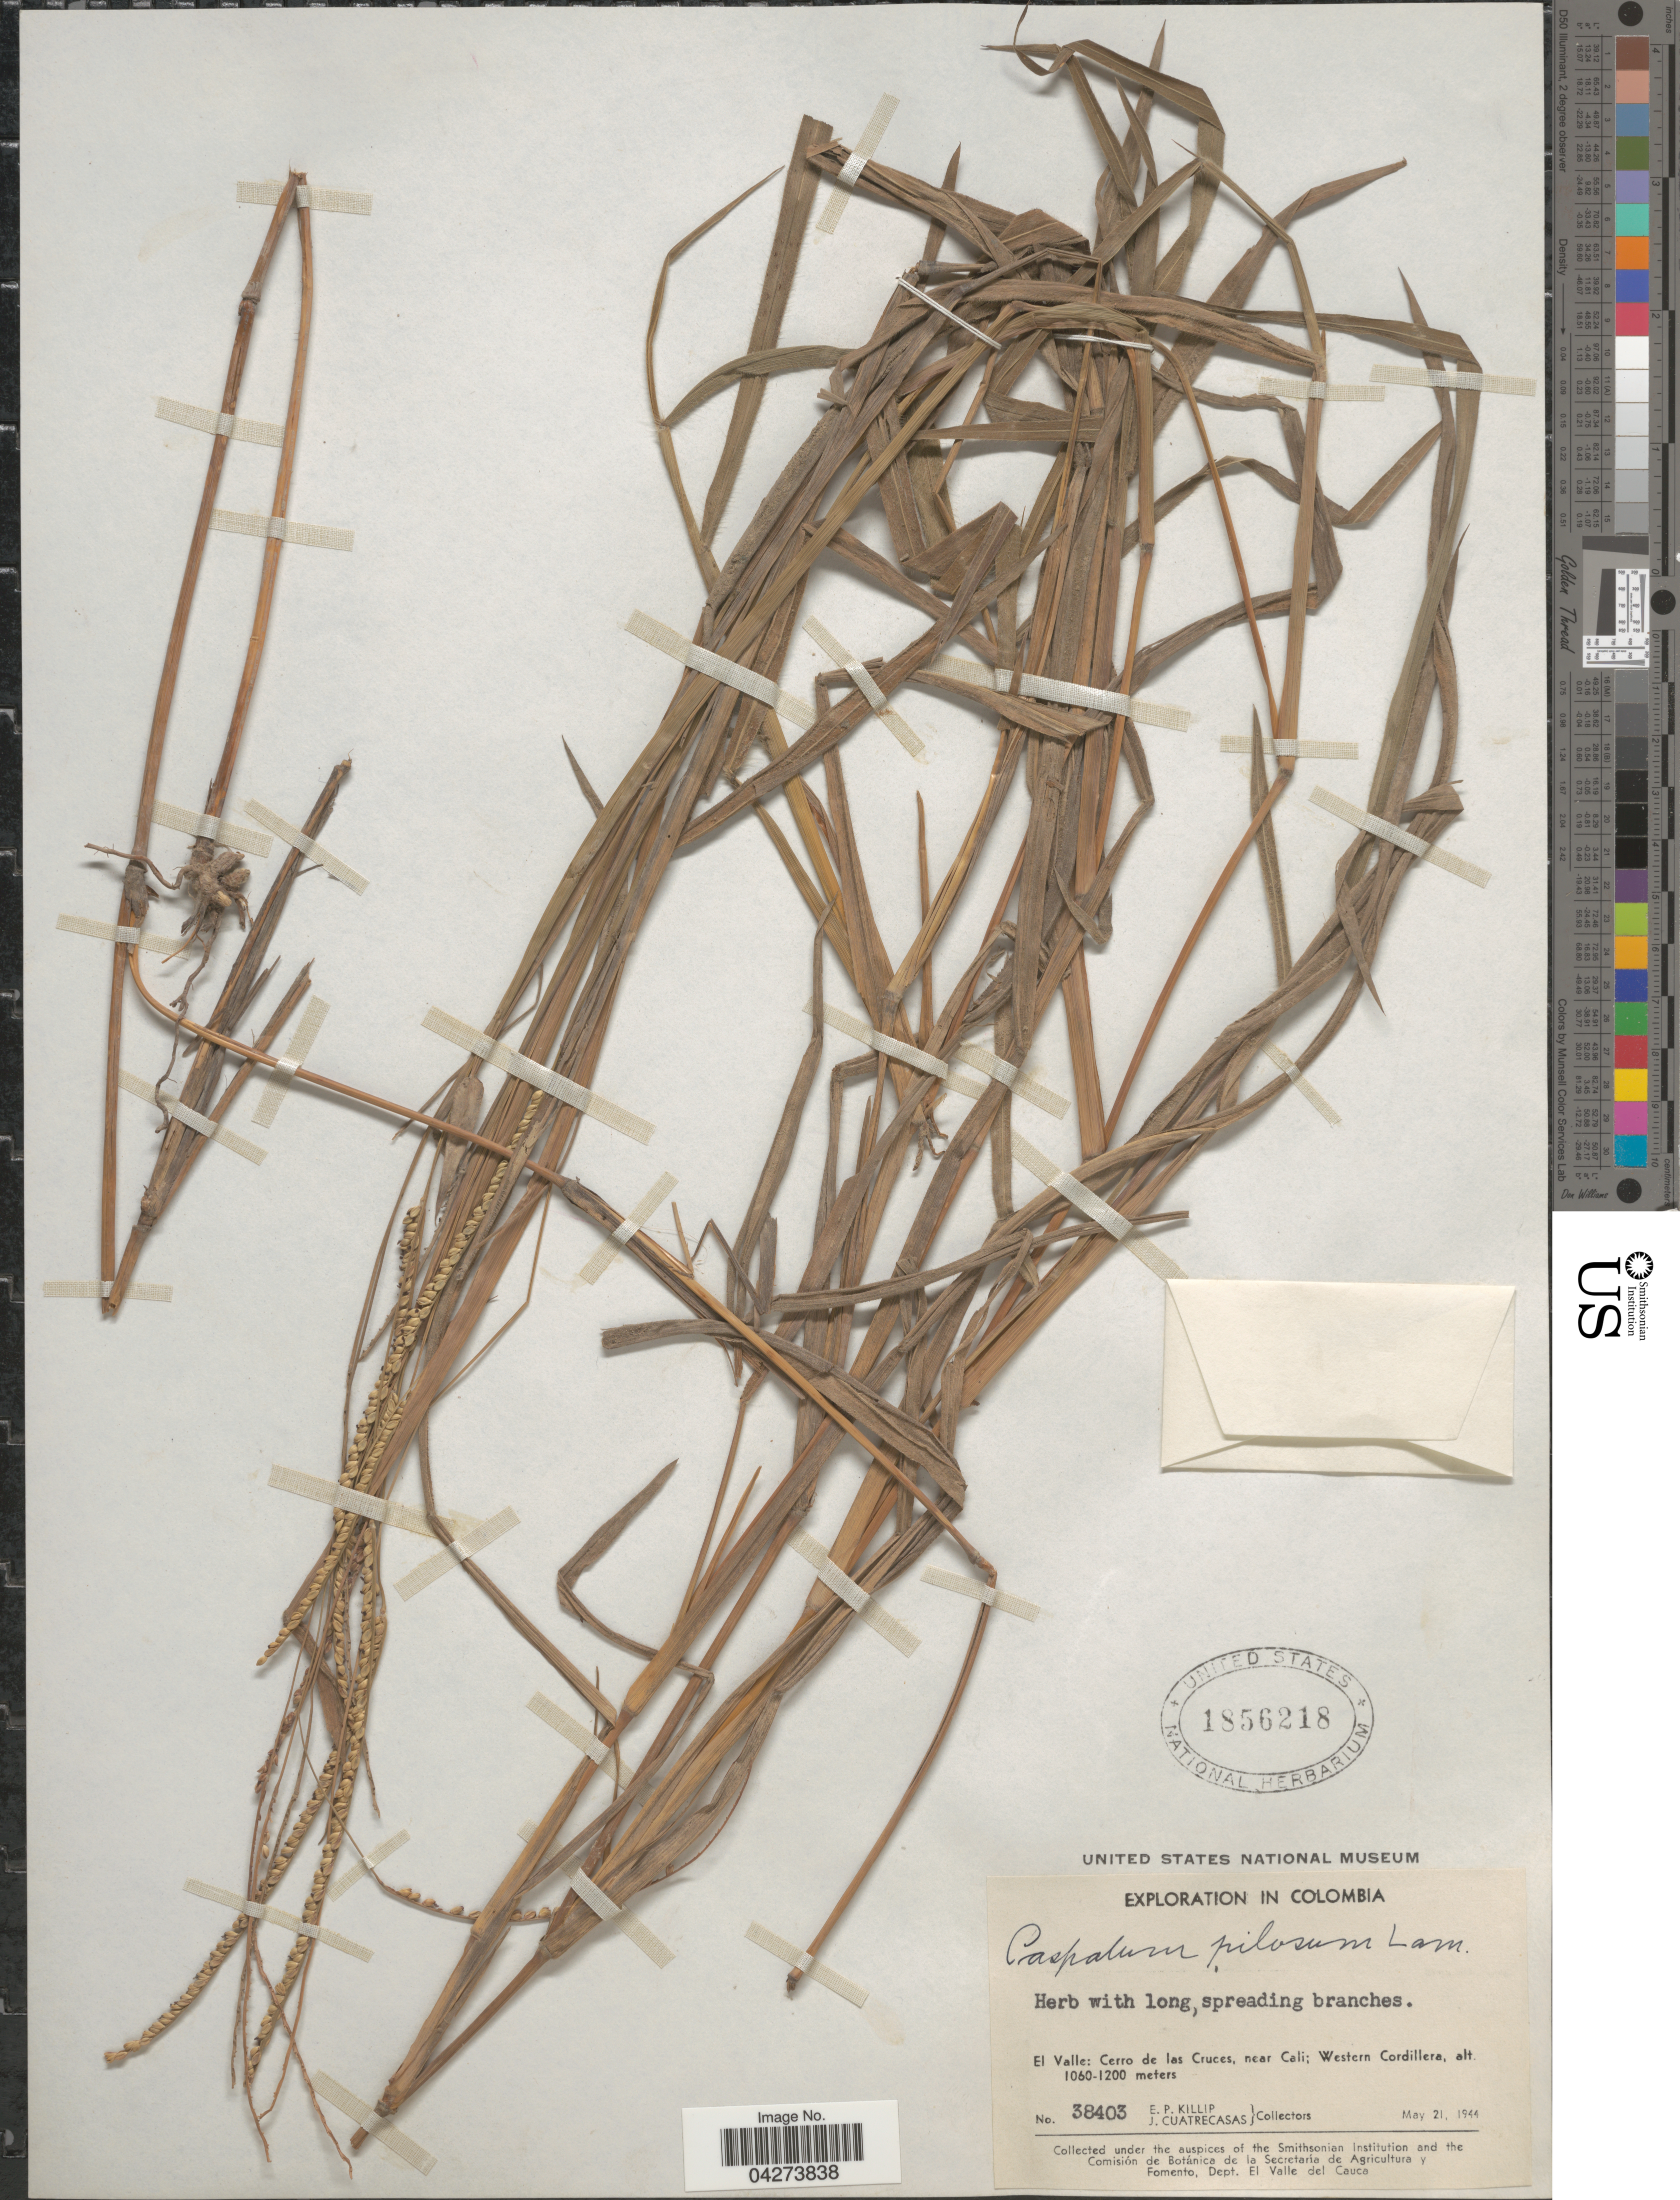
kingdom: Plantae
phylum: Tracheophyta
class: Liliopsida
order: Poales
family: Poaceae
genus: Paspalum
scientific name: Paspalum pilosum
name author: Lam.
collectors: E. P. Killip & J. Cuatrecasas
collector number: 38403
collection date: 1944-05-21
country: Colombia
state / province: Valle del Cauca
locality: Exploration In Colombia. El Valle: Cerro de las Cruces, near Cali; Western Cordillera.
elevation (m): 1060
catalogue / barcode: US 1856218